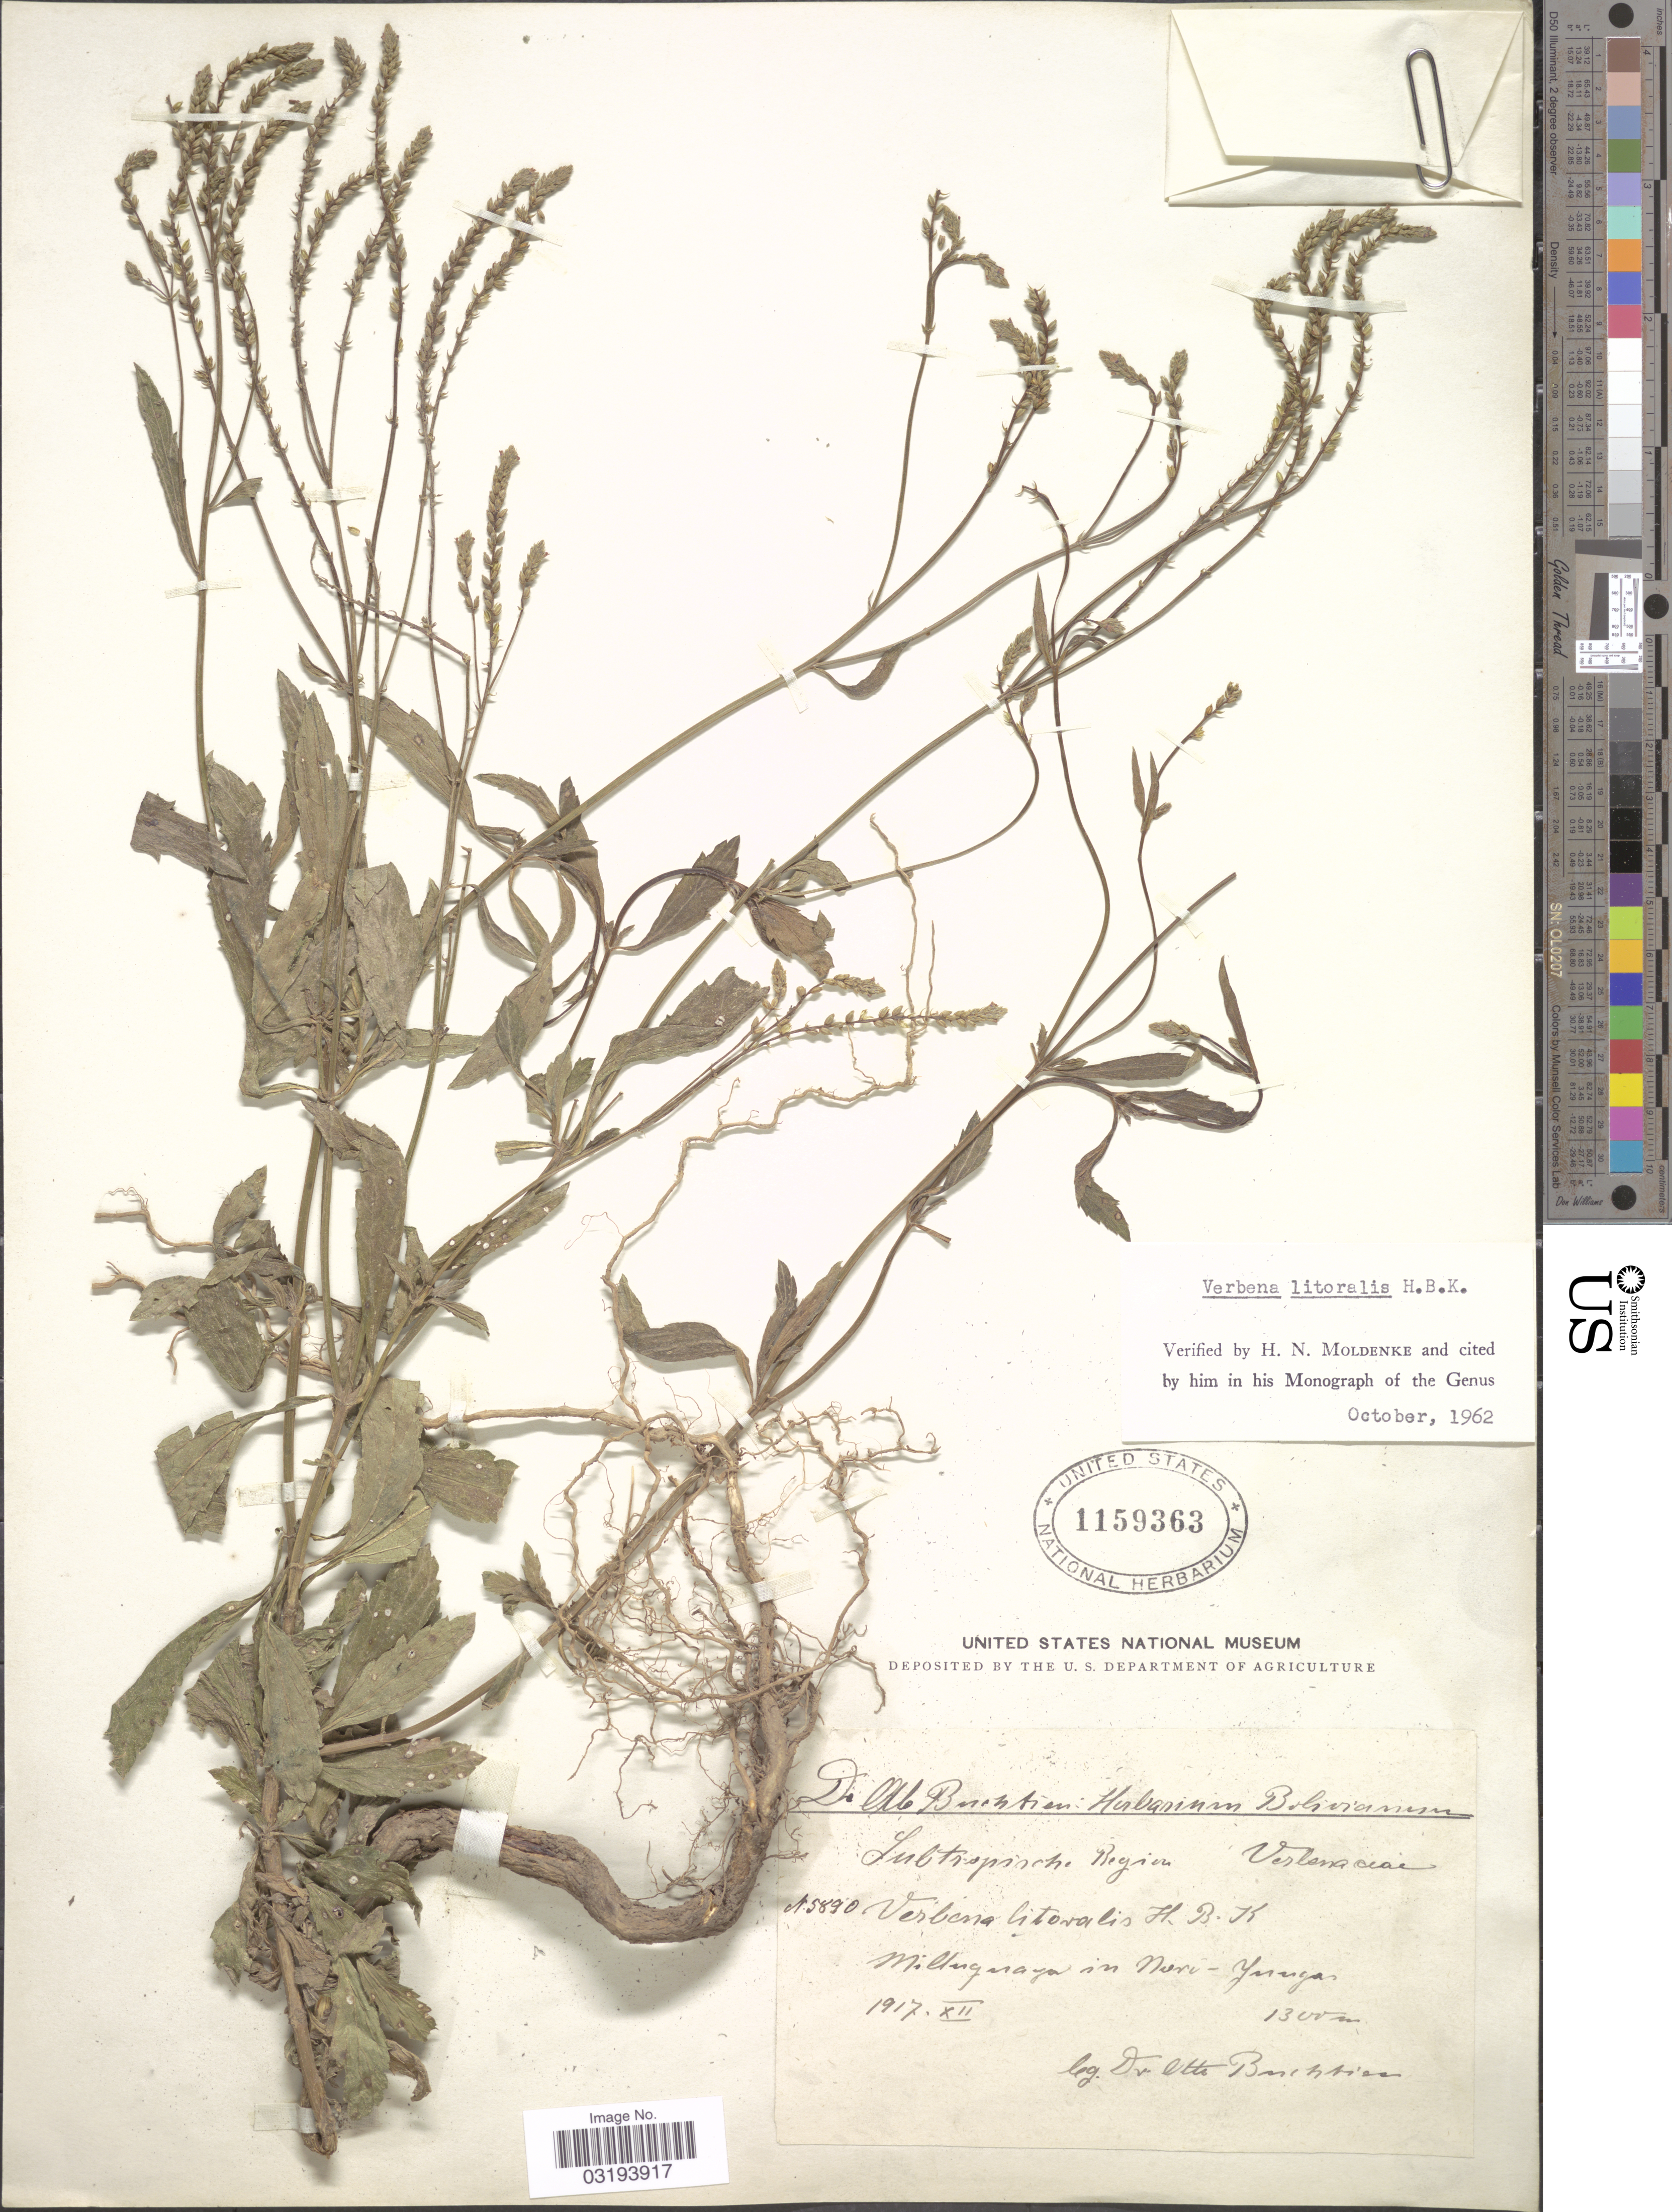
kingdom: Plantae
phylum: Tracheophyta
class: Magnoliopsida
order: Lamiales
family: Verbenaceae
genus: Verbena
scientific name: Verbena litoralis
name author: Kunth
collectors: O. Buchtien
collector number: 5890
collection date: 1917-12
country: Bolivia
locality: Milluguaya in Nod-Yungas.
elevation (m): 1300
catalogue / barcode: US 1159363